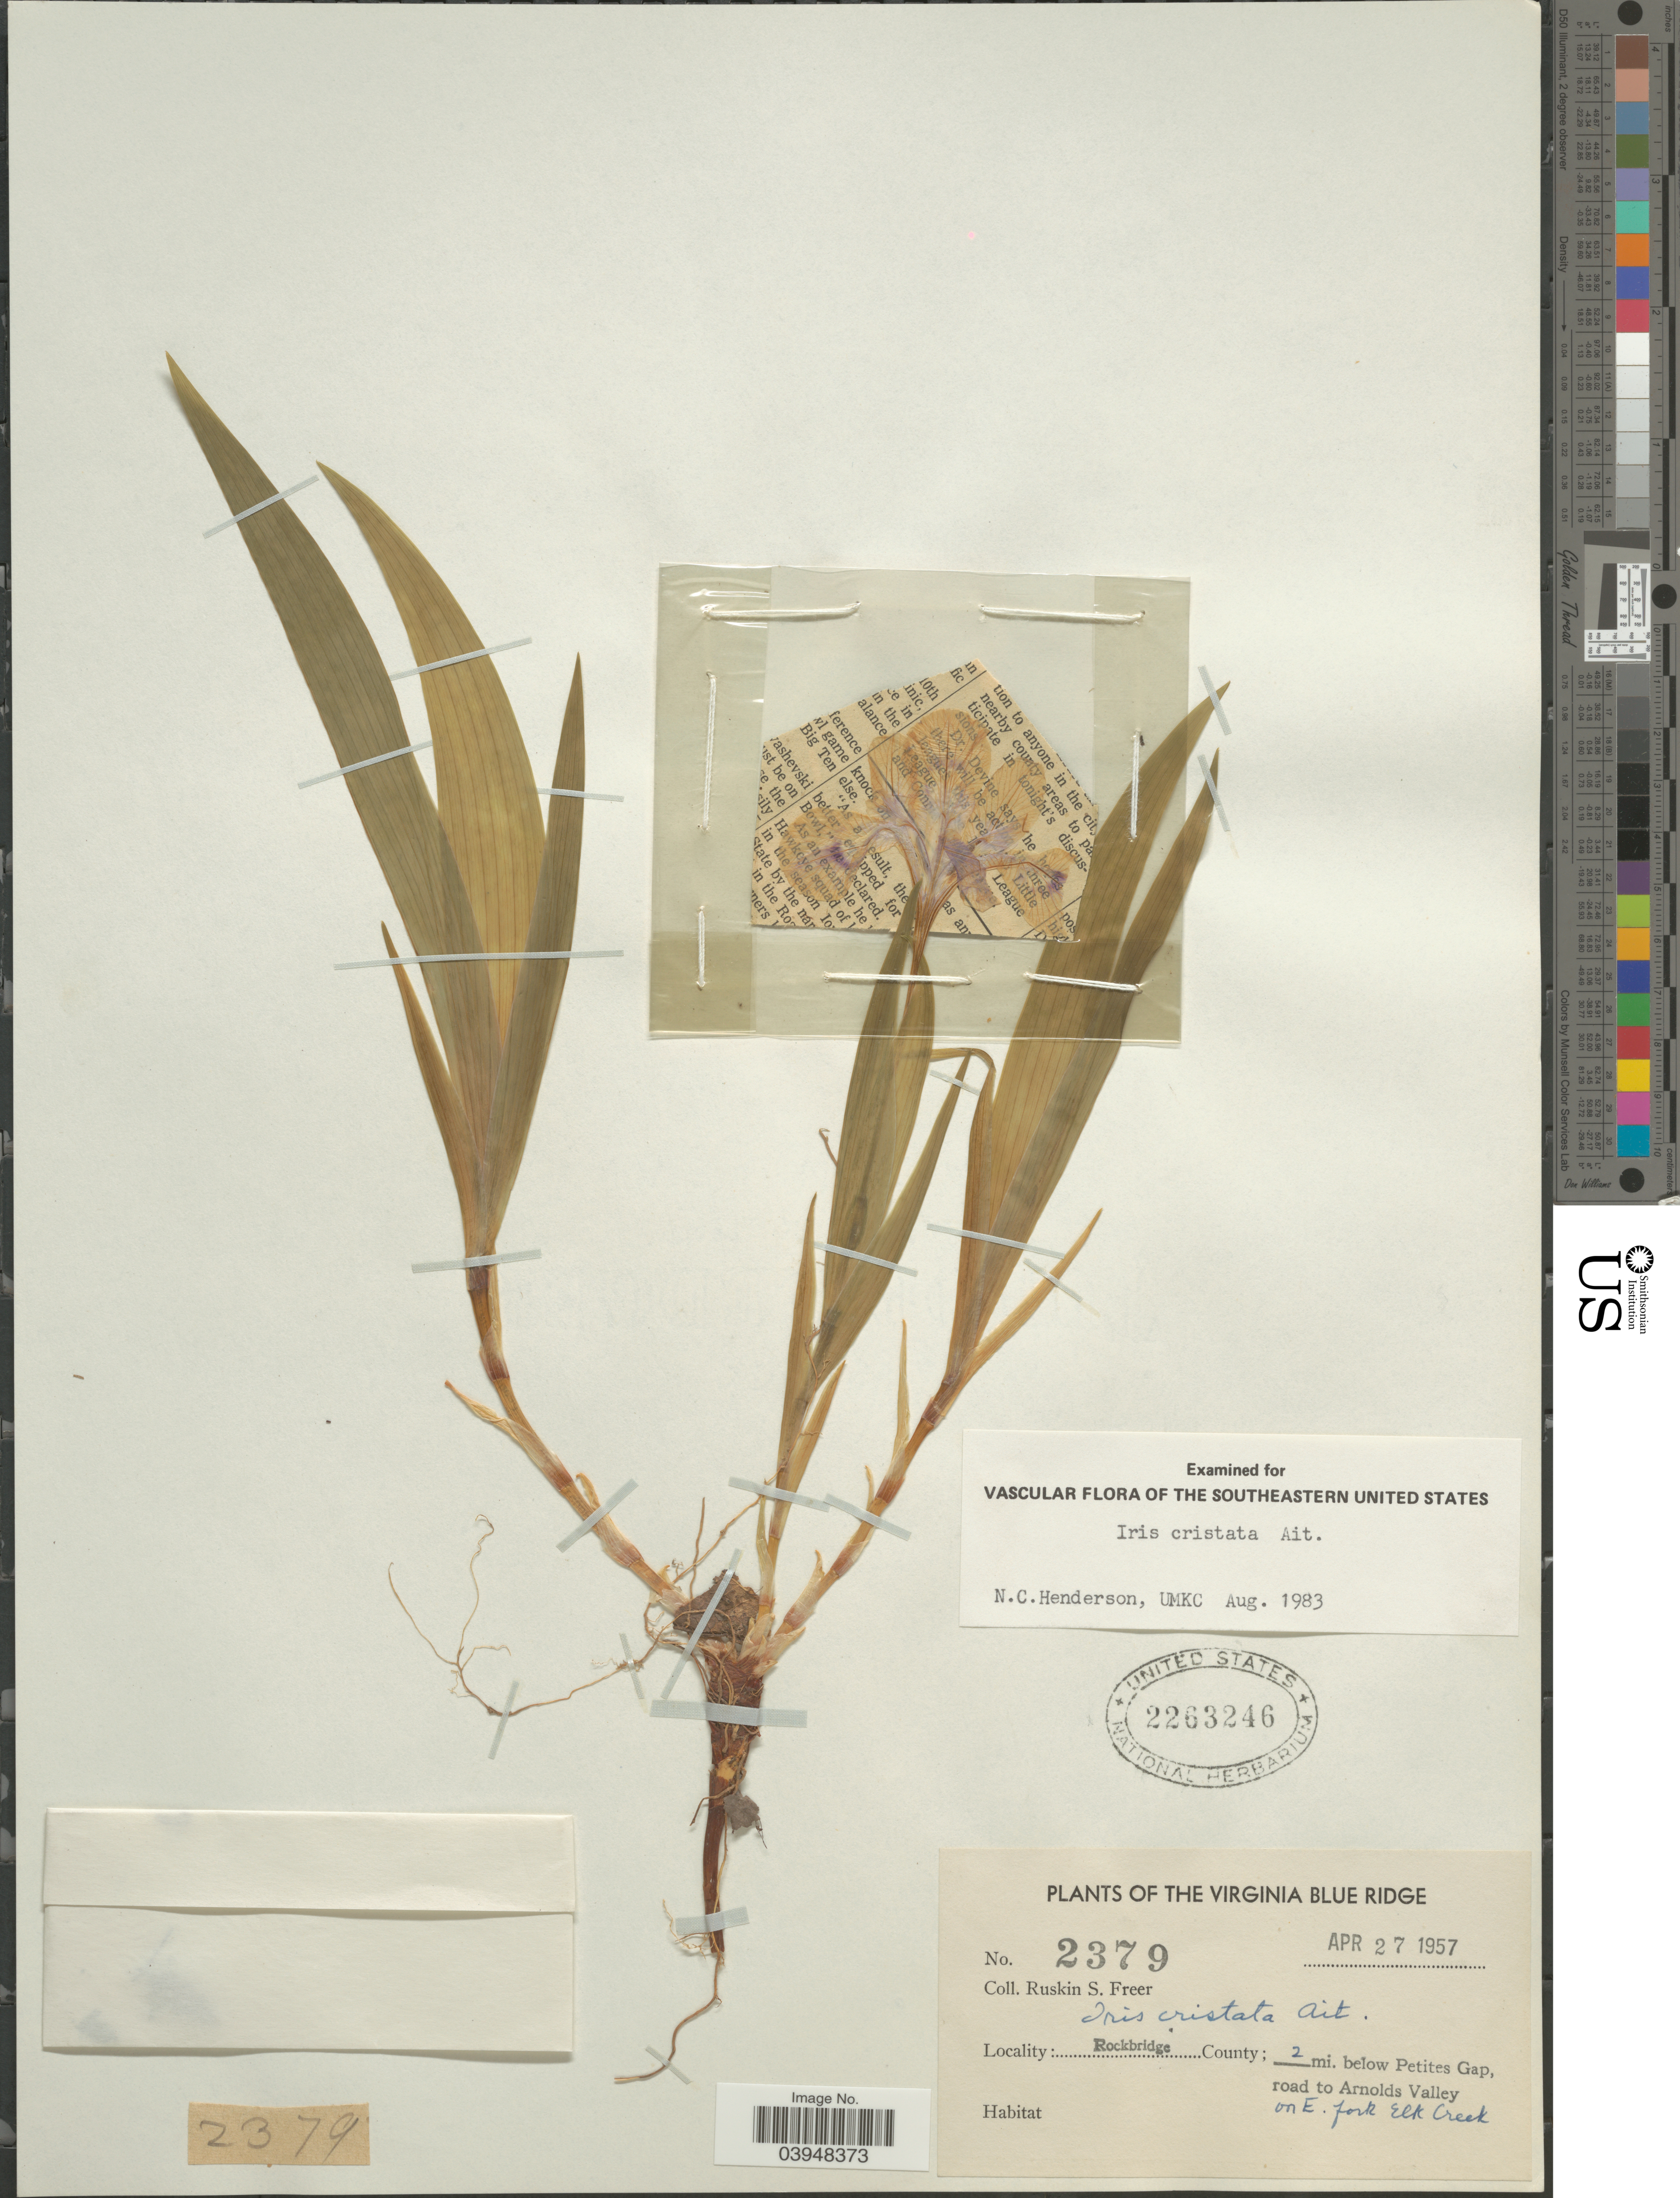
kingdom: Plantae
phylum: Tracheophyta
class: Liliopsida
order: Asparagales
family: Iridaceae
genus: Iris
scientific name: Iris cristata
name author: Aiton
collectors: R. Freer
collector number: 2379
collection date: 1957-04-27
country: United States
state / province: Virginia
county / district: Rockbridge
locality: The Virginia Blue Ridge. Rockbridge County; 2 mi. below Petites Gap, road to Arnolds Valley on E. fork Elk Creek.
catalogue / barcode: US 2263246